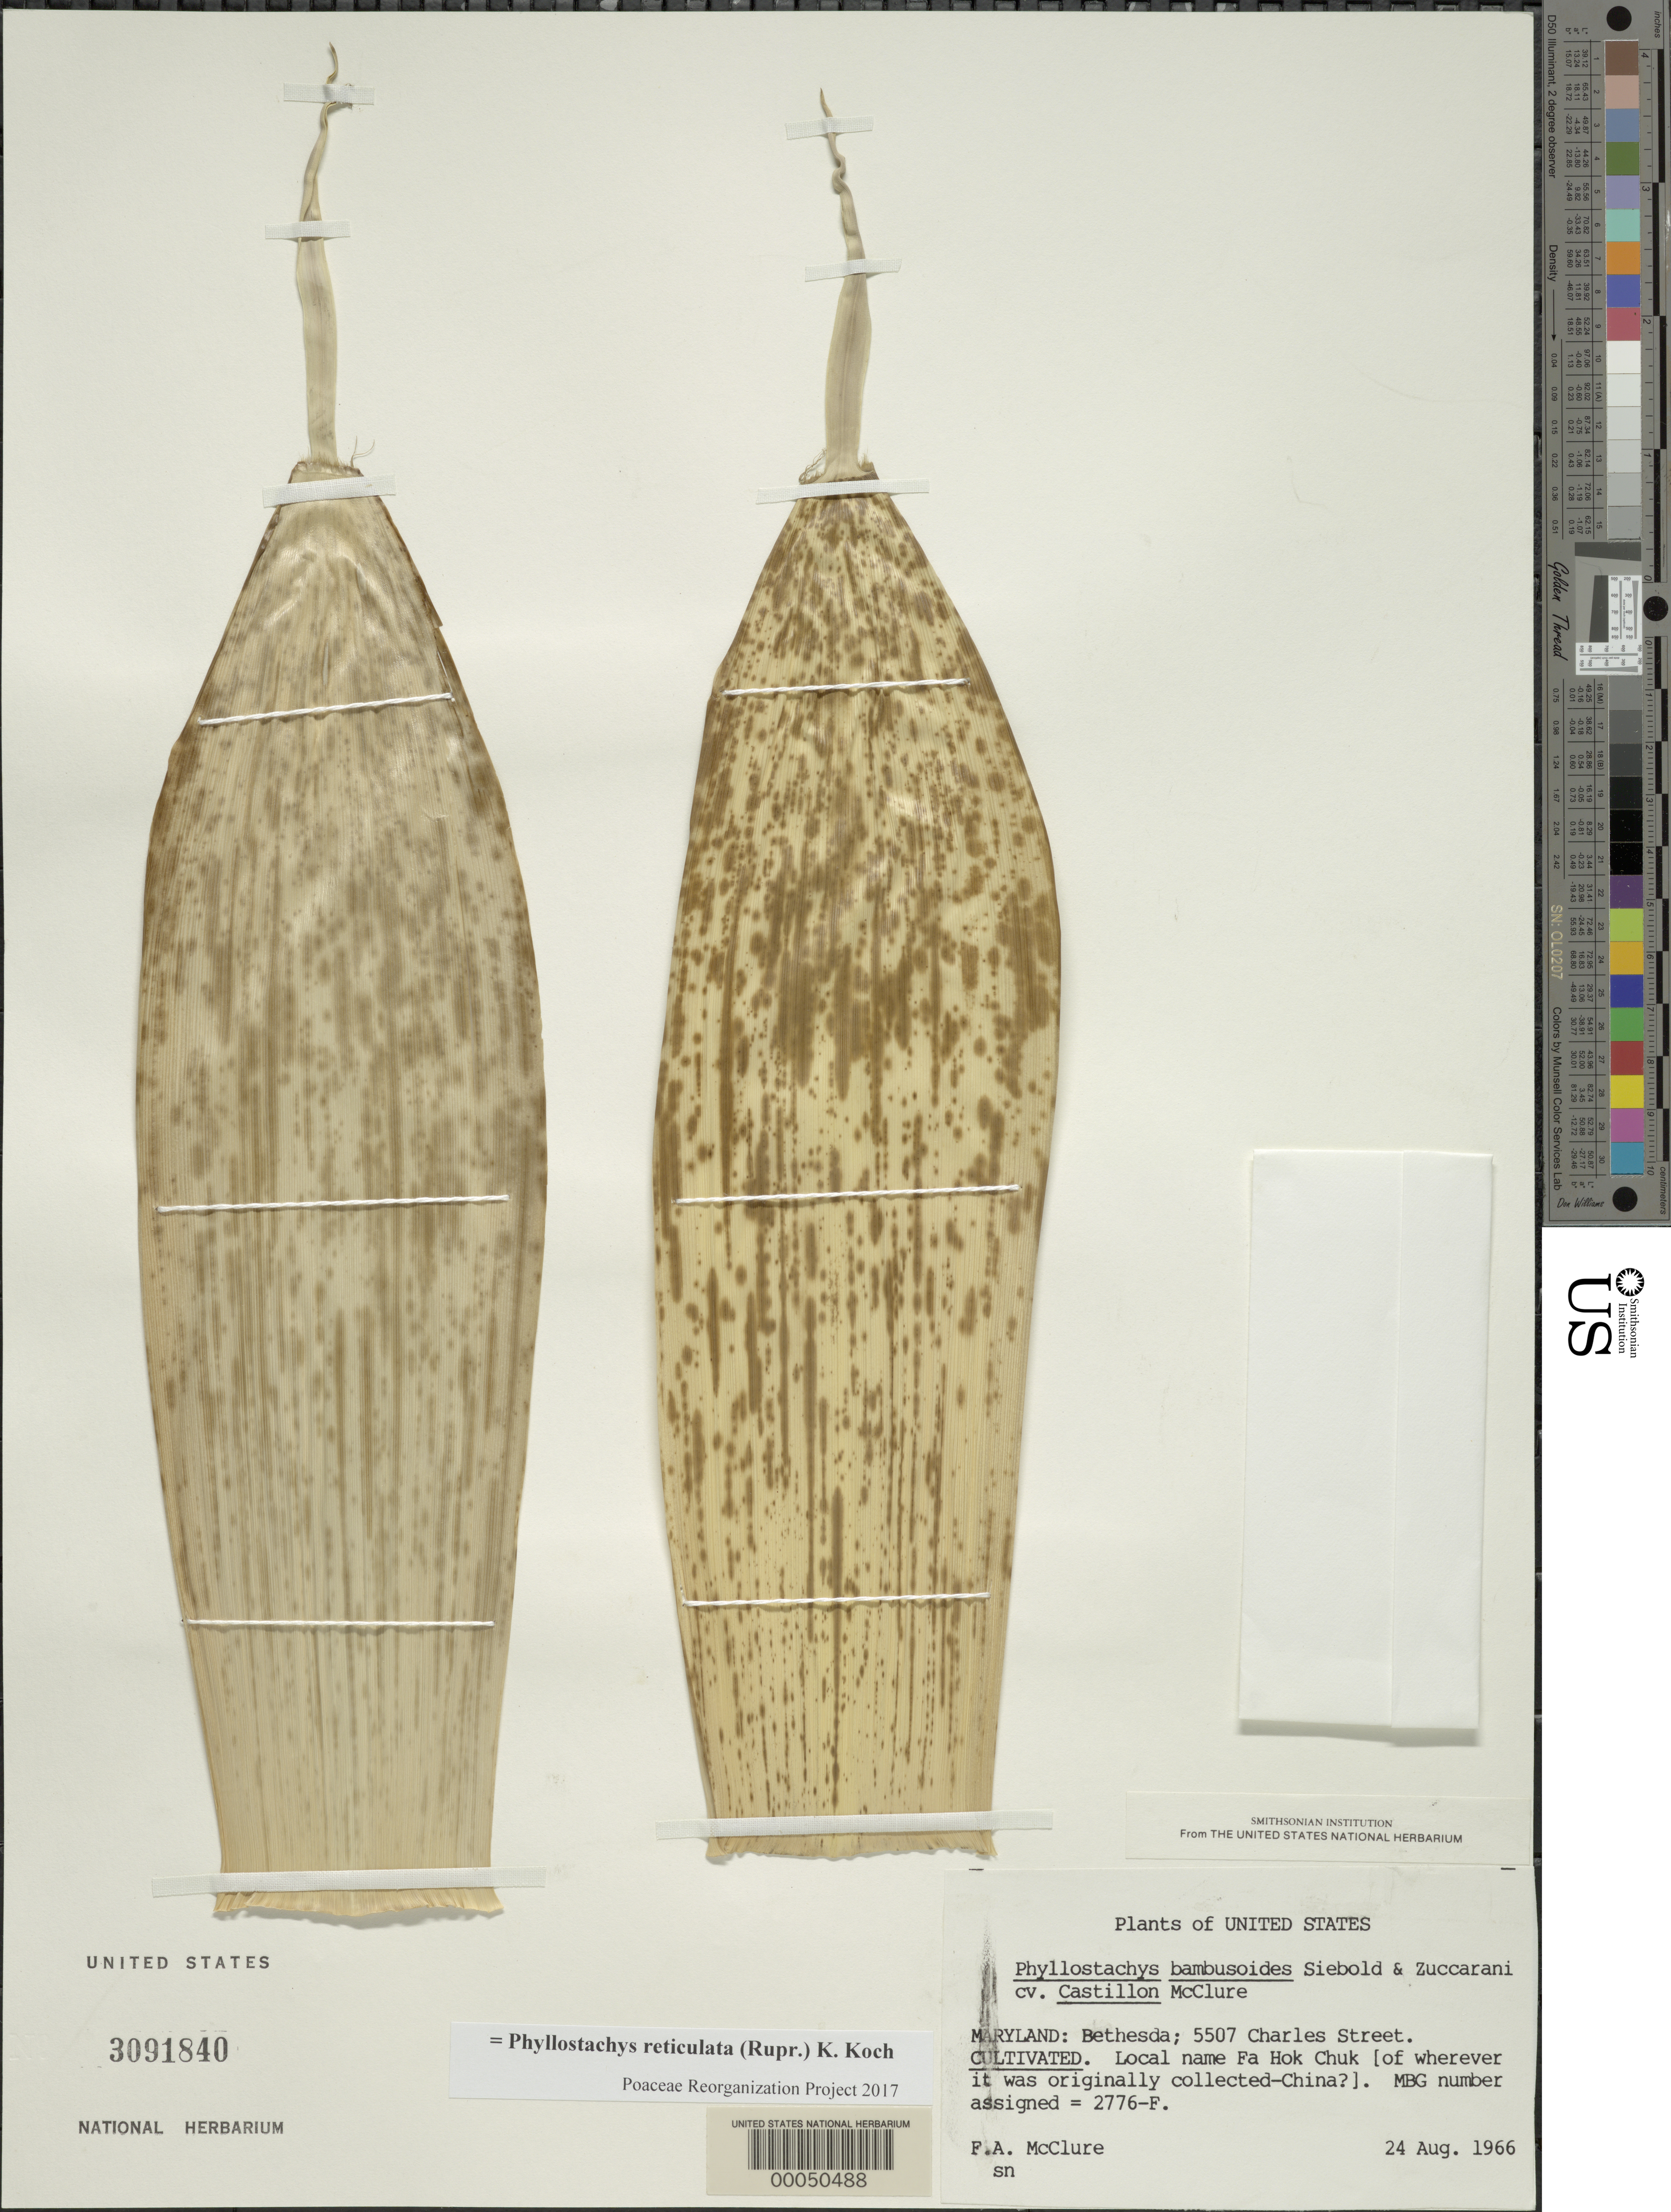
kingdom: Plantae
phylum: Tracheophyta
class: Liliopsida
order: Poales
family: Poaceae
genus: Phyllostachys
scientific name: Phyllostachys reticulata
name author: (Rupr.) K. Koch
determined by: Poaceae Reorganization Project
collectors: F. A. McClure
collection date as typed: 24 Aug 1966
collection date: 1966-08-24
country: United States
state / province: Maryland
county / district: Montgomery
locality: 5507 Charles Street, Bethesda (McClure's garden)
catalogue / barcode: US 3091840